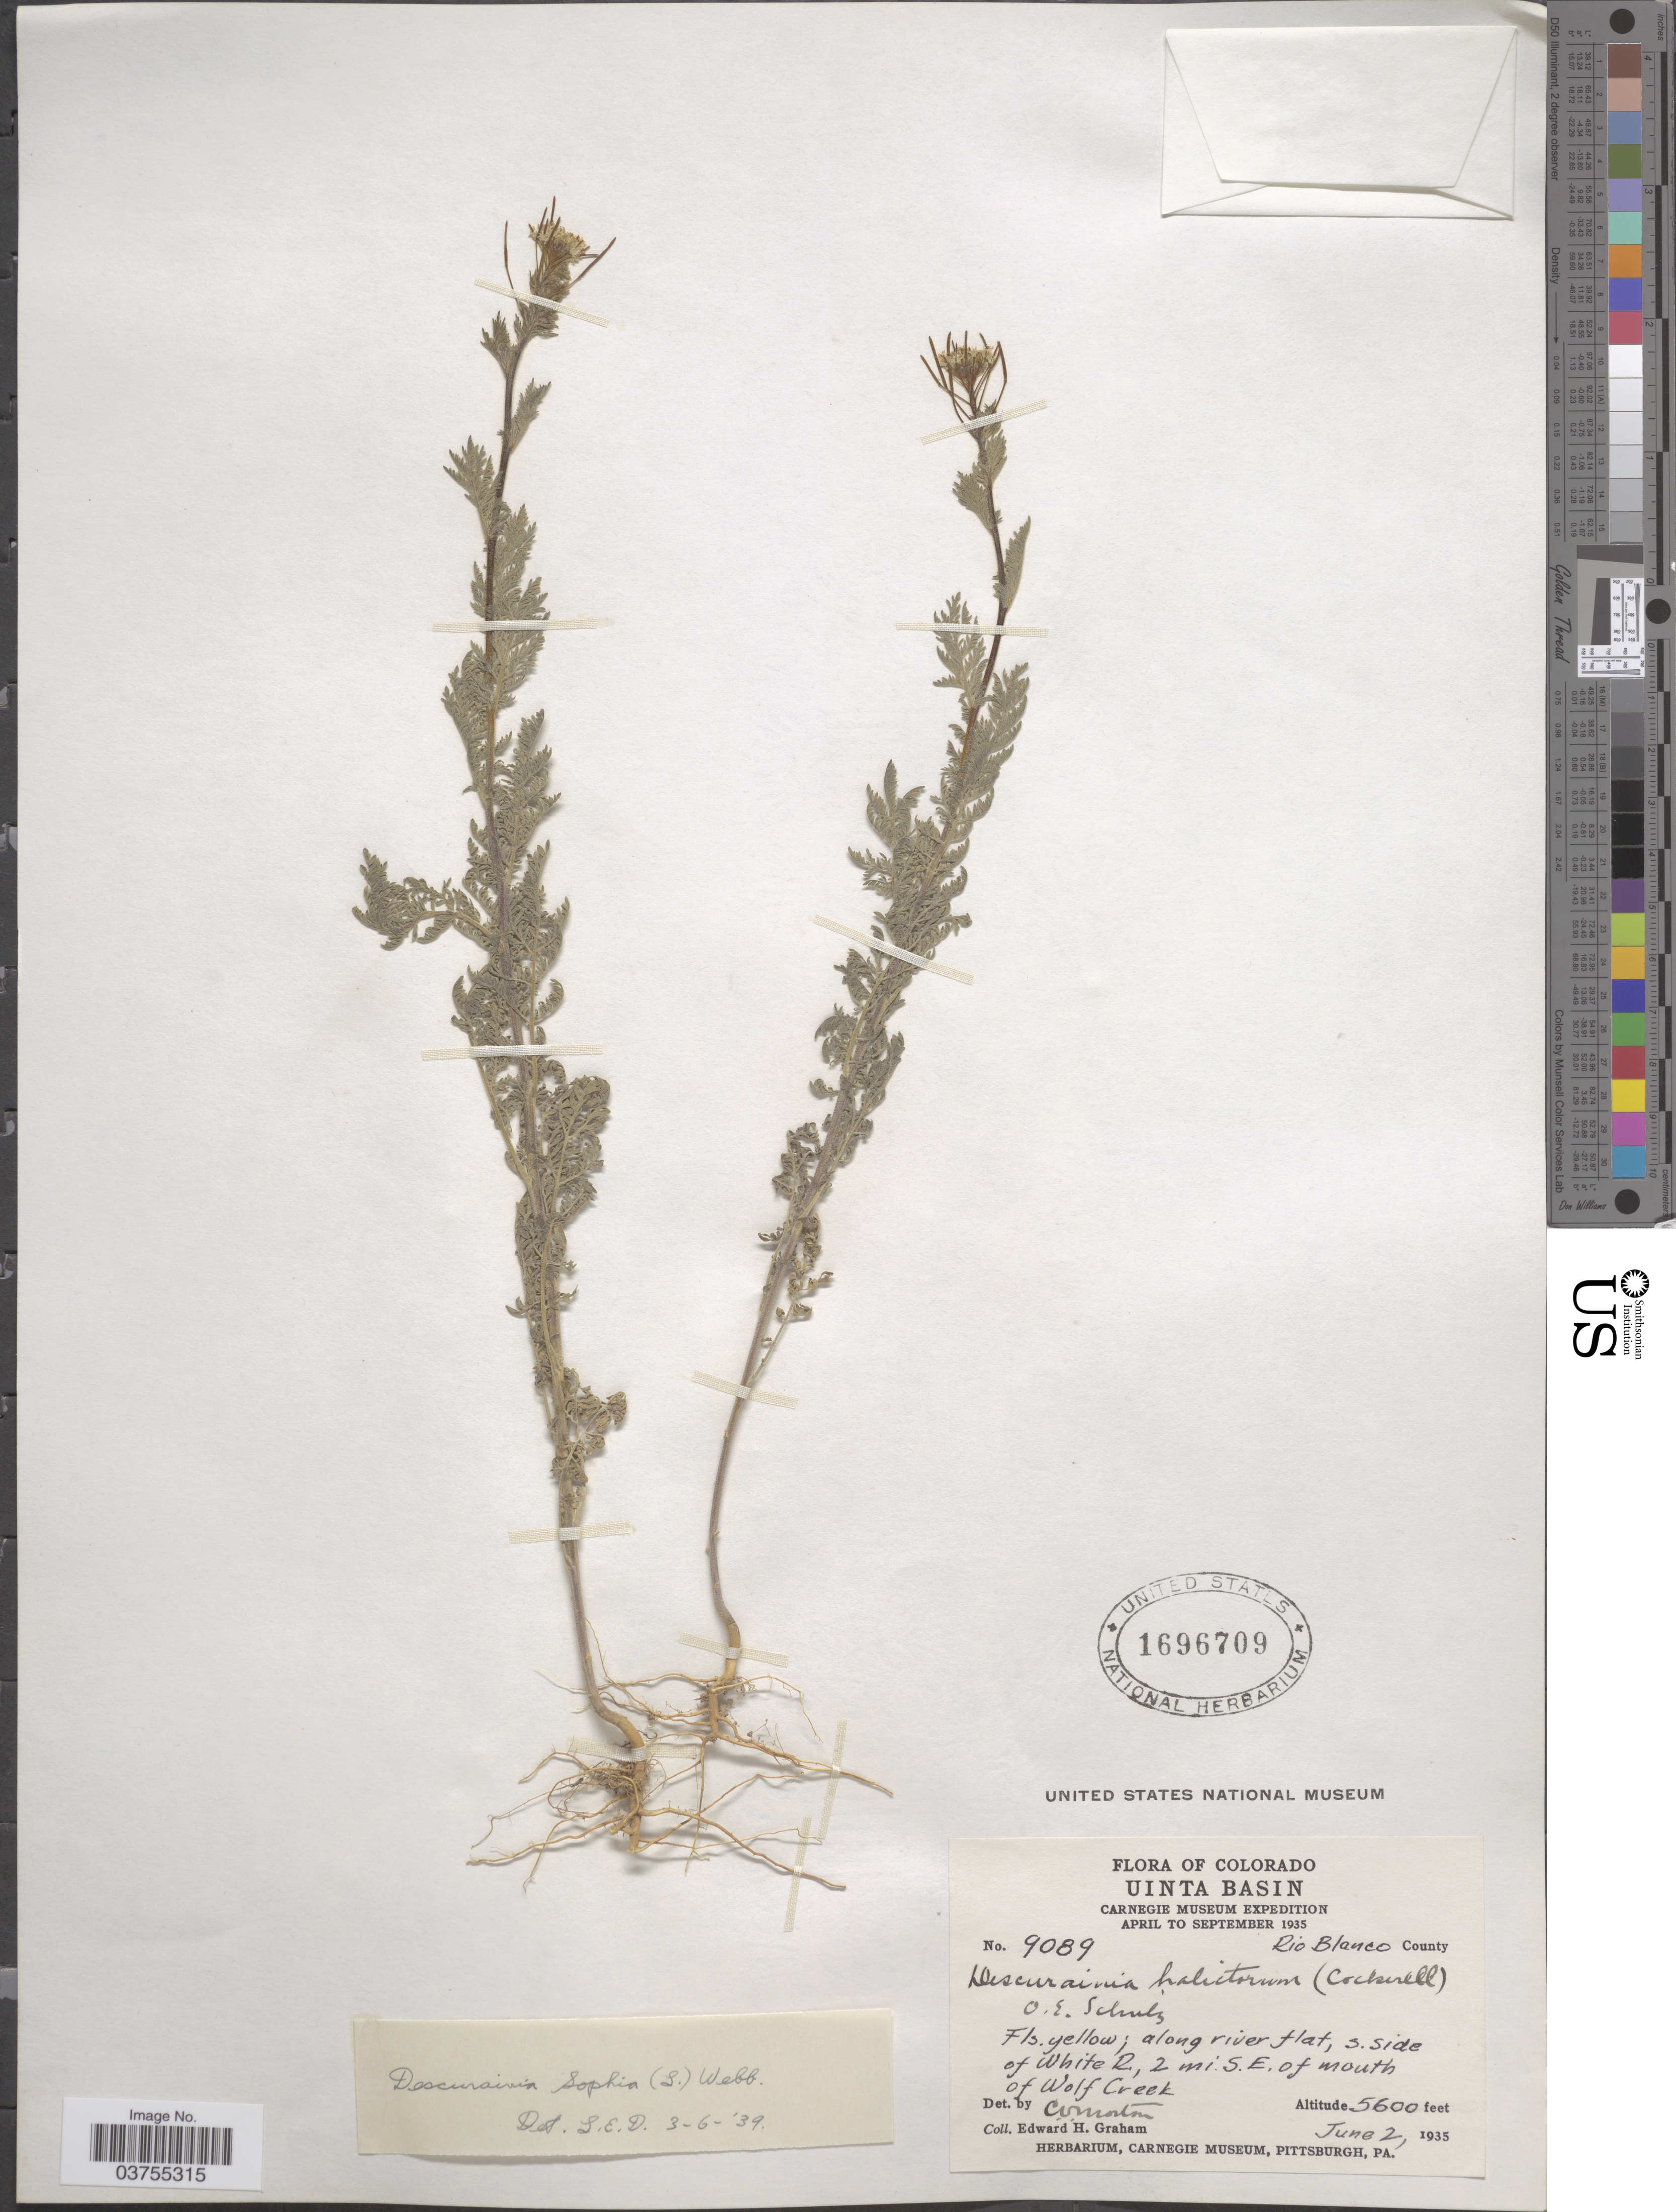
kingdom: Plantae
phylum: Tracheophyta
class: Magnoliopsida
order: Brassicales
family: Brassicaceae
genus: Descurainia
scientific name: Descurainia sophia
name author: (L.) Webb ex Prantl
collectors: E. H. Graham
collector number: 9089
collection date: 1935-06-02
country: United States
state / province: Colorado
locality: Uinta Basin. Rio Blanco County. Along river flat, s. side of White R., 2 mi. S.E. of mouth of Wolf Creek.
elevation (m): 1707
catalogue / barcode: US 1696709